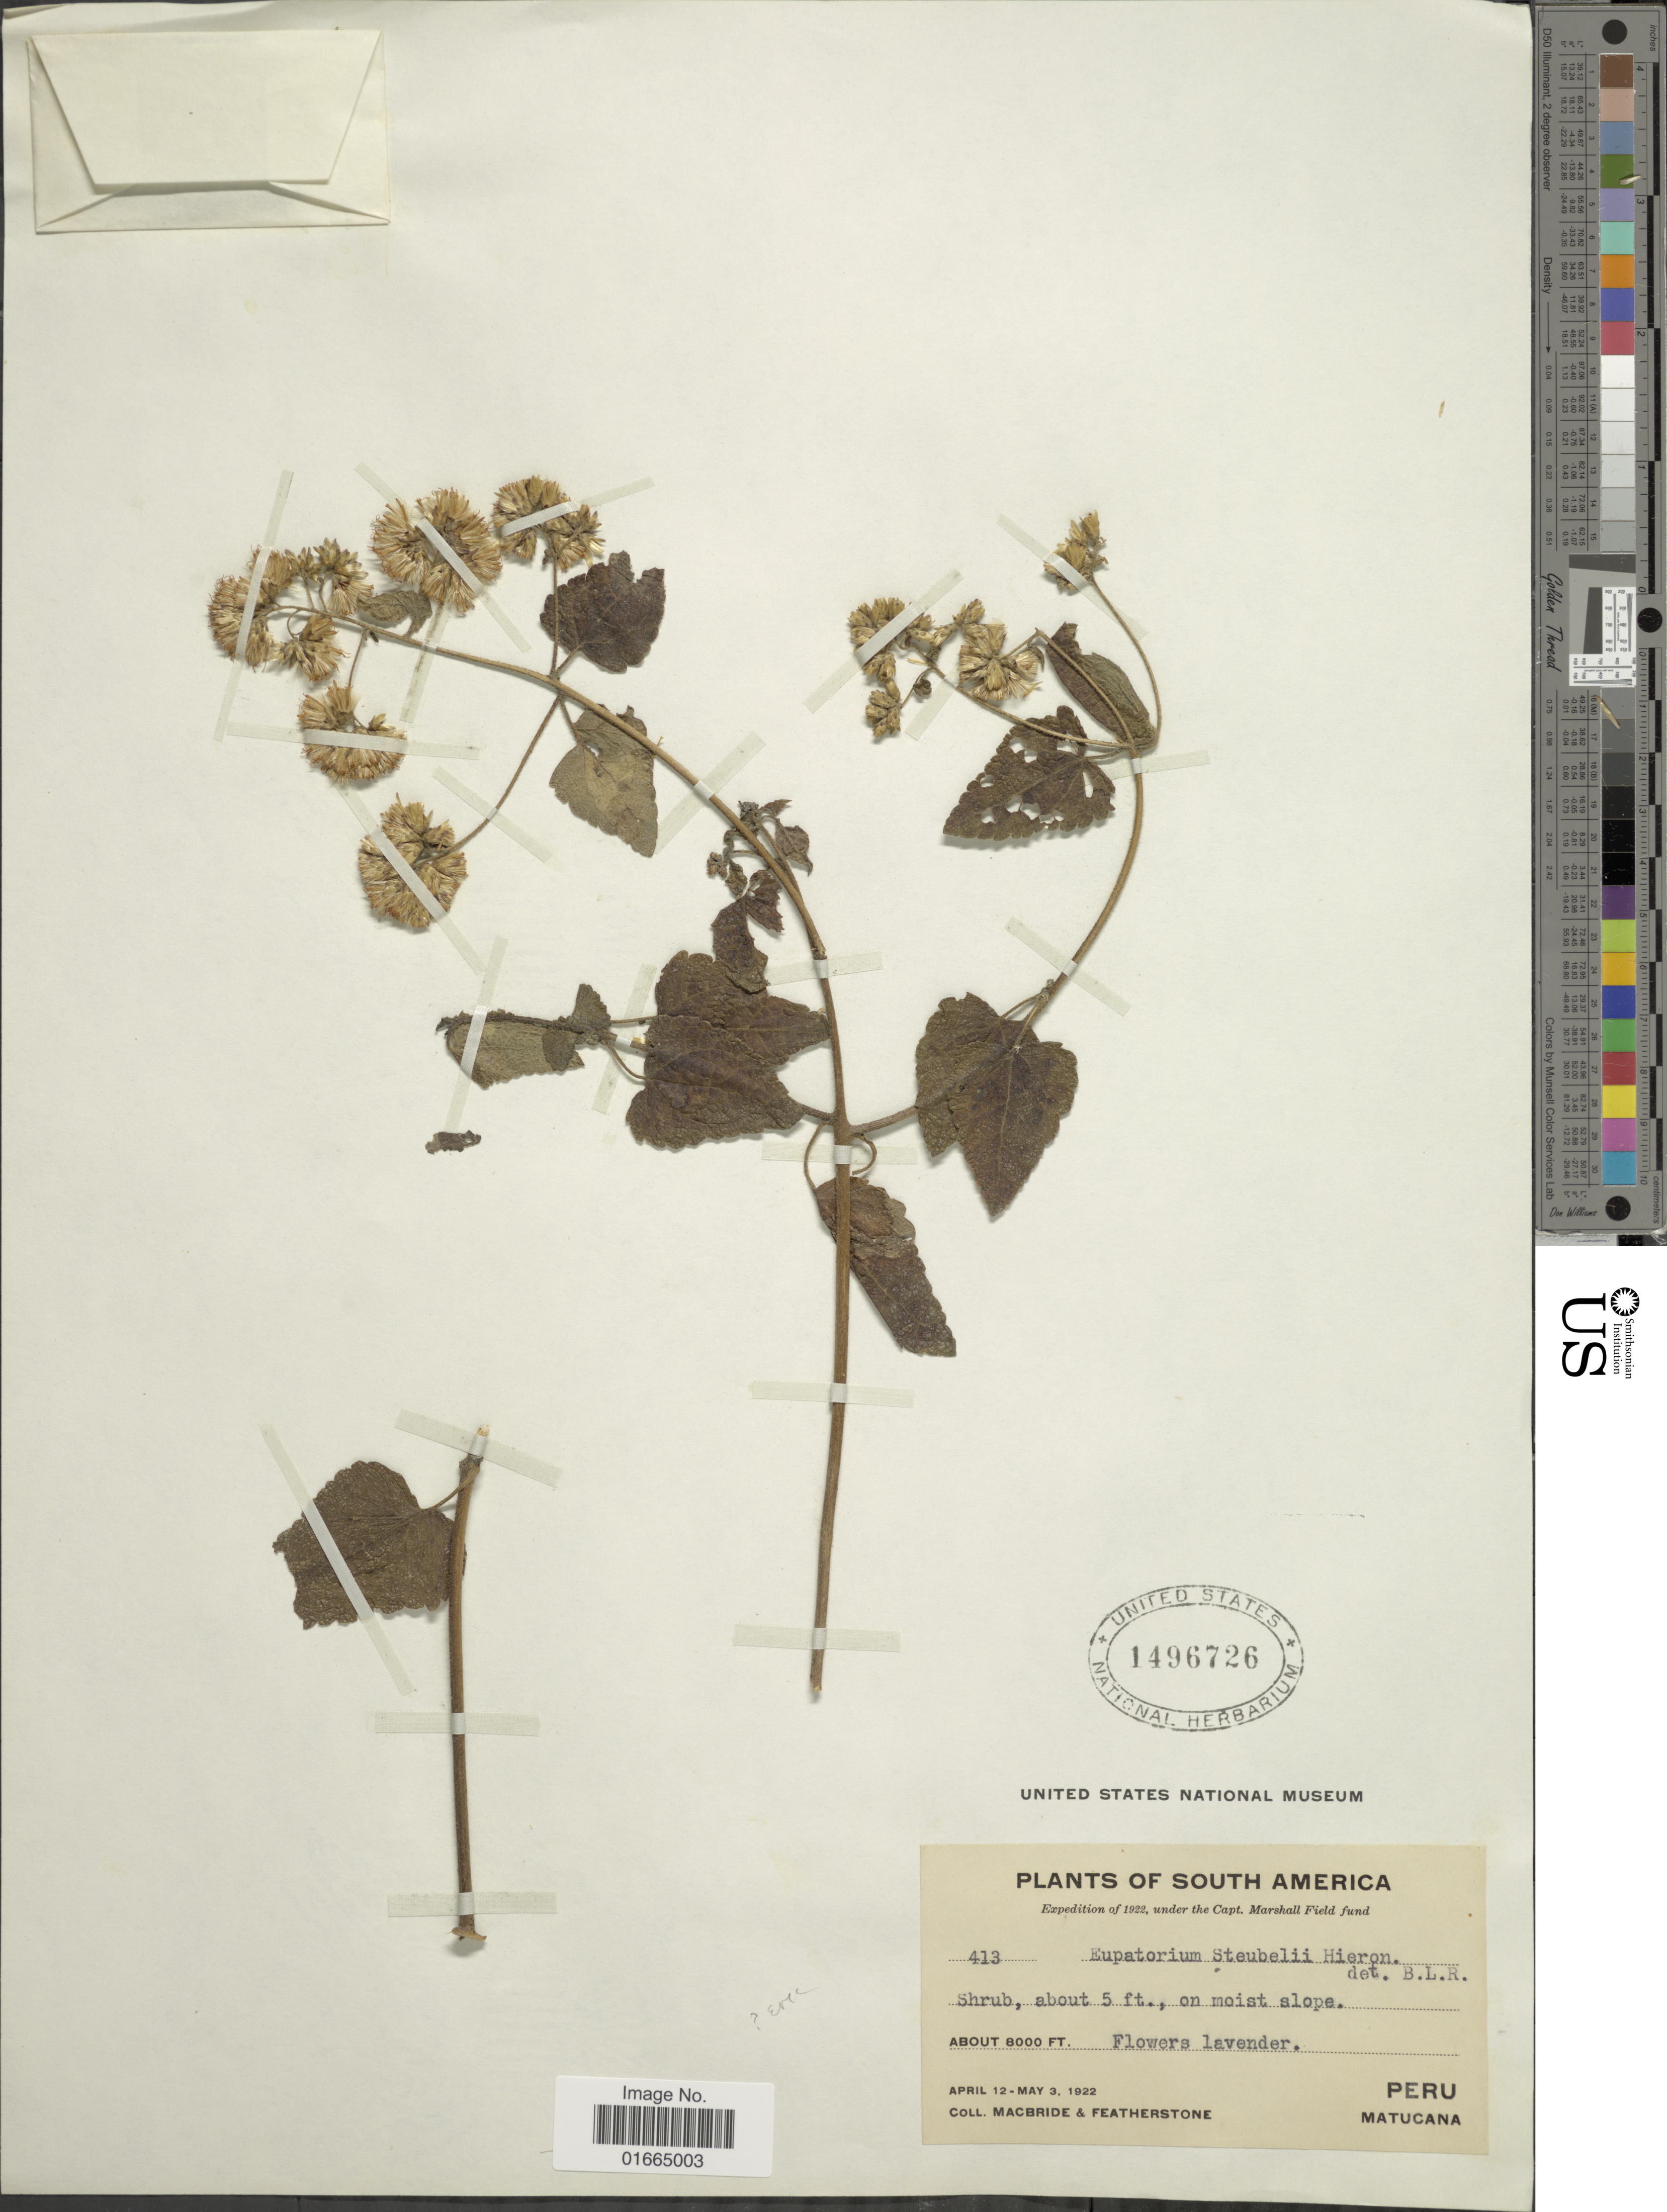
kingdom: Plantae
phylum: Tracheophyta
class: Magnoliopsida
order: Asterales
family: Asteraceae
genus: Cronquistianthus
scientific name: Cronquistianthus callacatensis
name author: (Hieron.) R.M. King & H. Rob.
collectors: Macbride, -- & -. Featherstone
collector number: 413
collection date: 1922-04-12/1922-05-03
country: Peru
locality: Matucana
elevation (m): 2438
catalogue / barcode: US 1496726